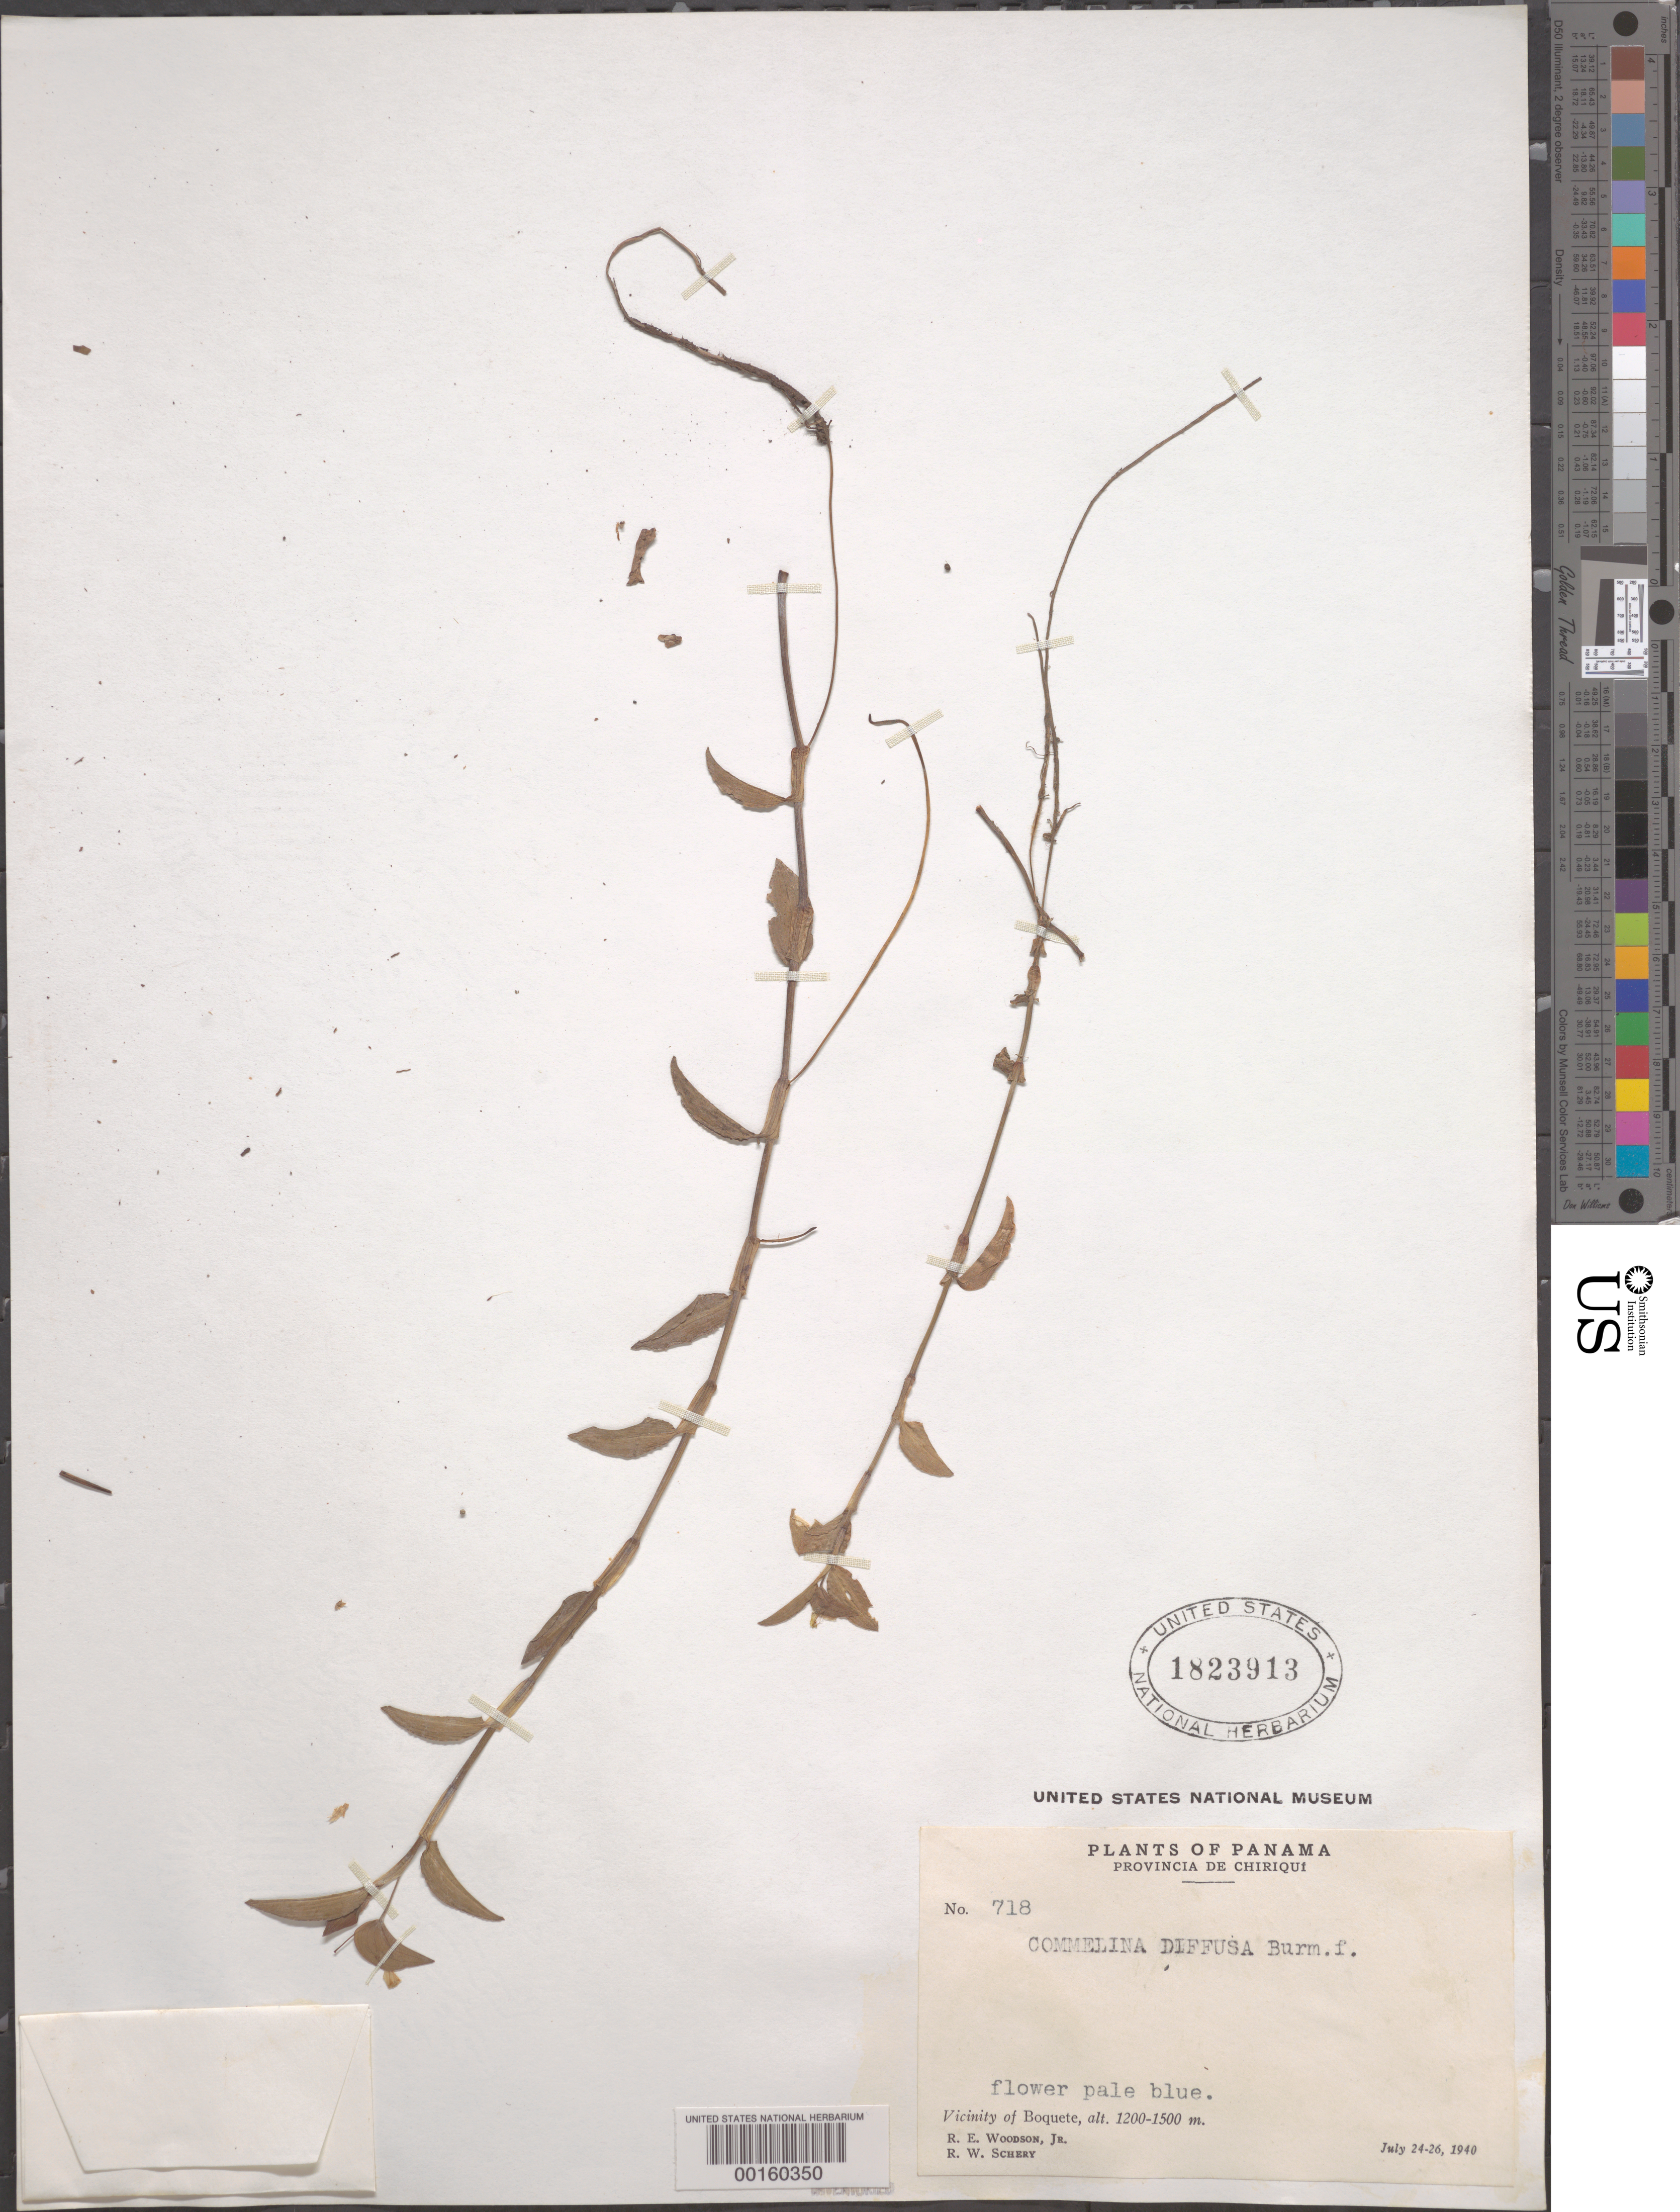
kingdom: Plantae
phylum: Tracheophyta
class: Liliopsida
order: Commelinales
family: Commelinaceae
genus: Commelina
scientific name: Commelina diffusa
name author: Burm. f.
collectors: R. E. Woodson & R. W. Schery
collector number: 718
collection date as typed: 24 Jul 1940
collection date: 1940-07-24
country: Panama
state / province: Chiriquí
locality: Boquete-vicinity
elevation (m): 1200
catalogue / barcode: US 1823913